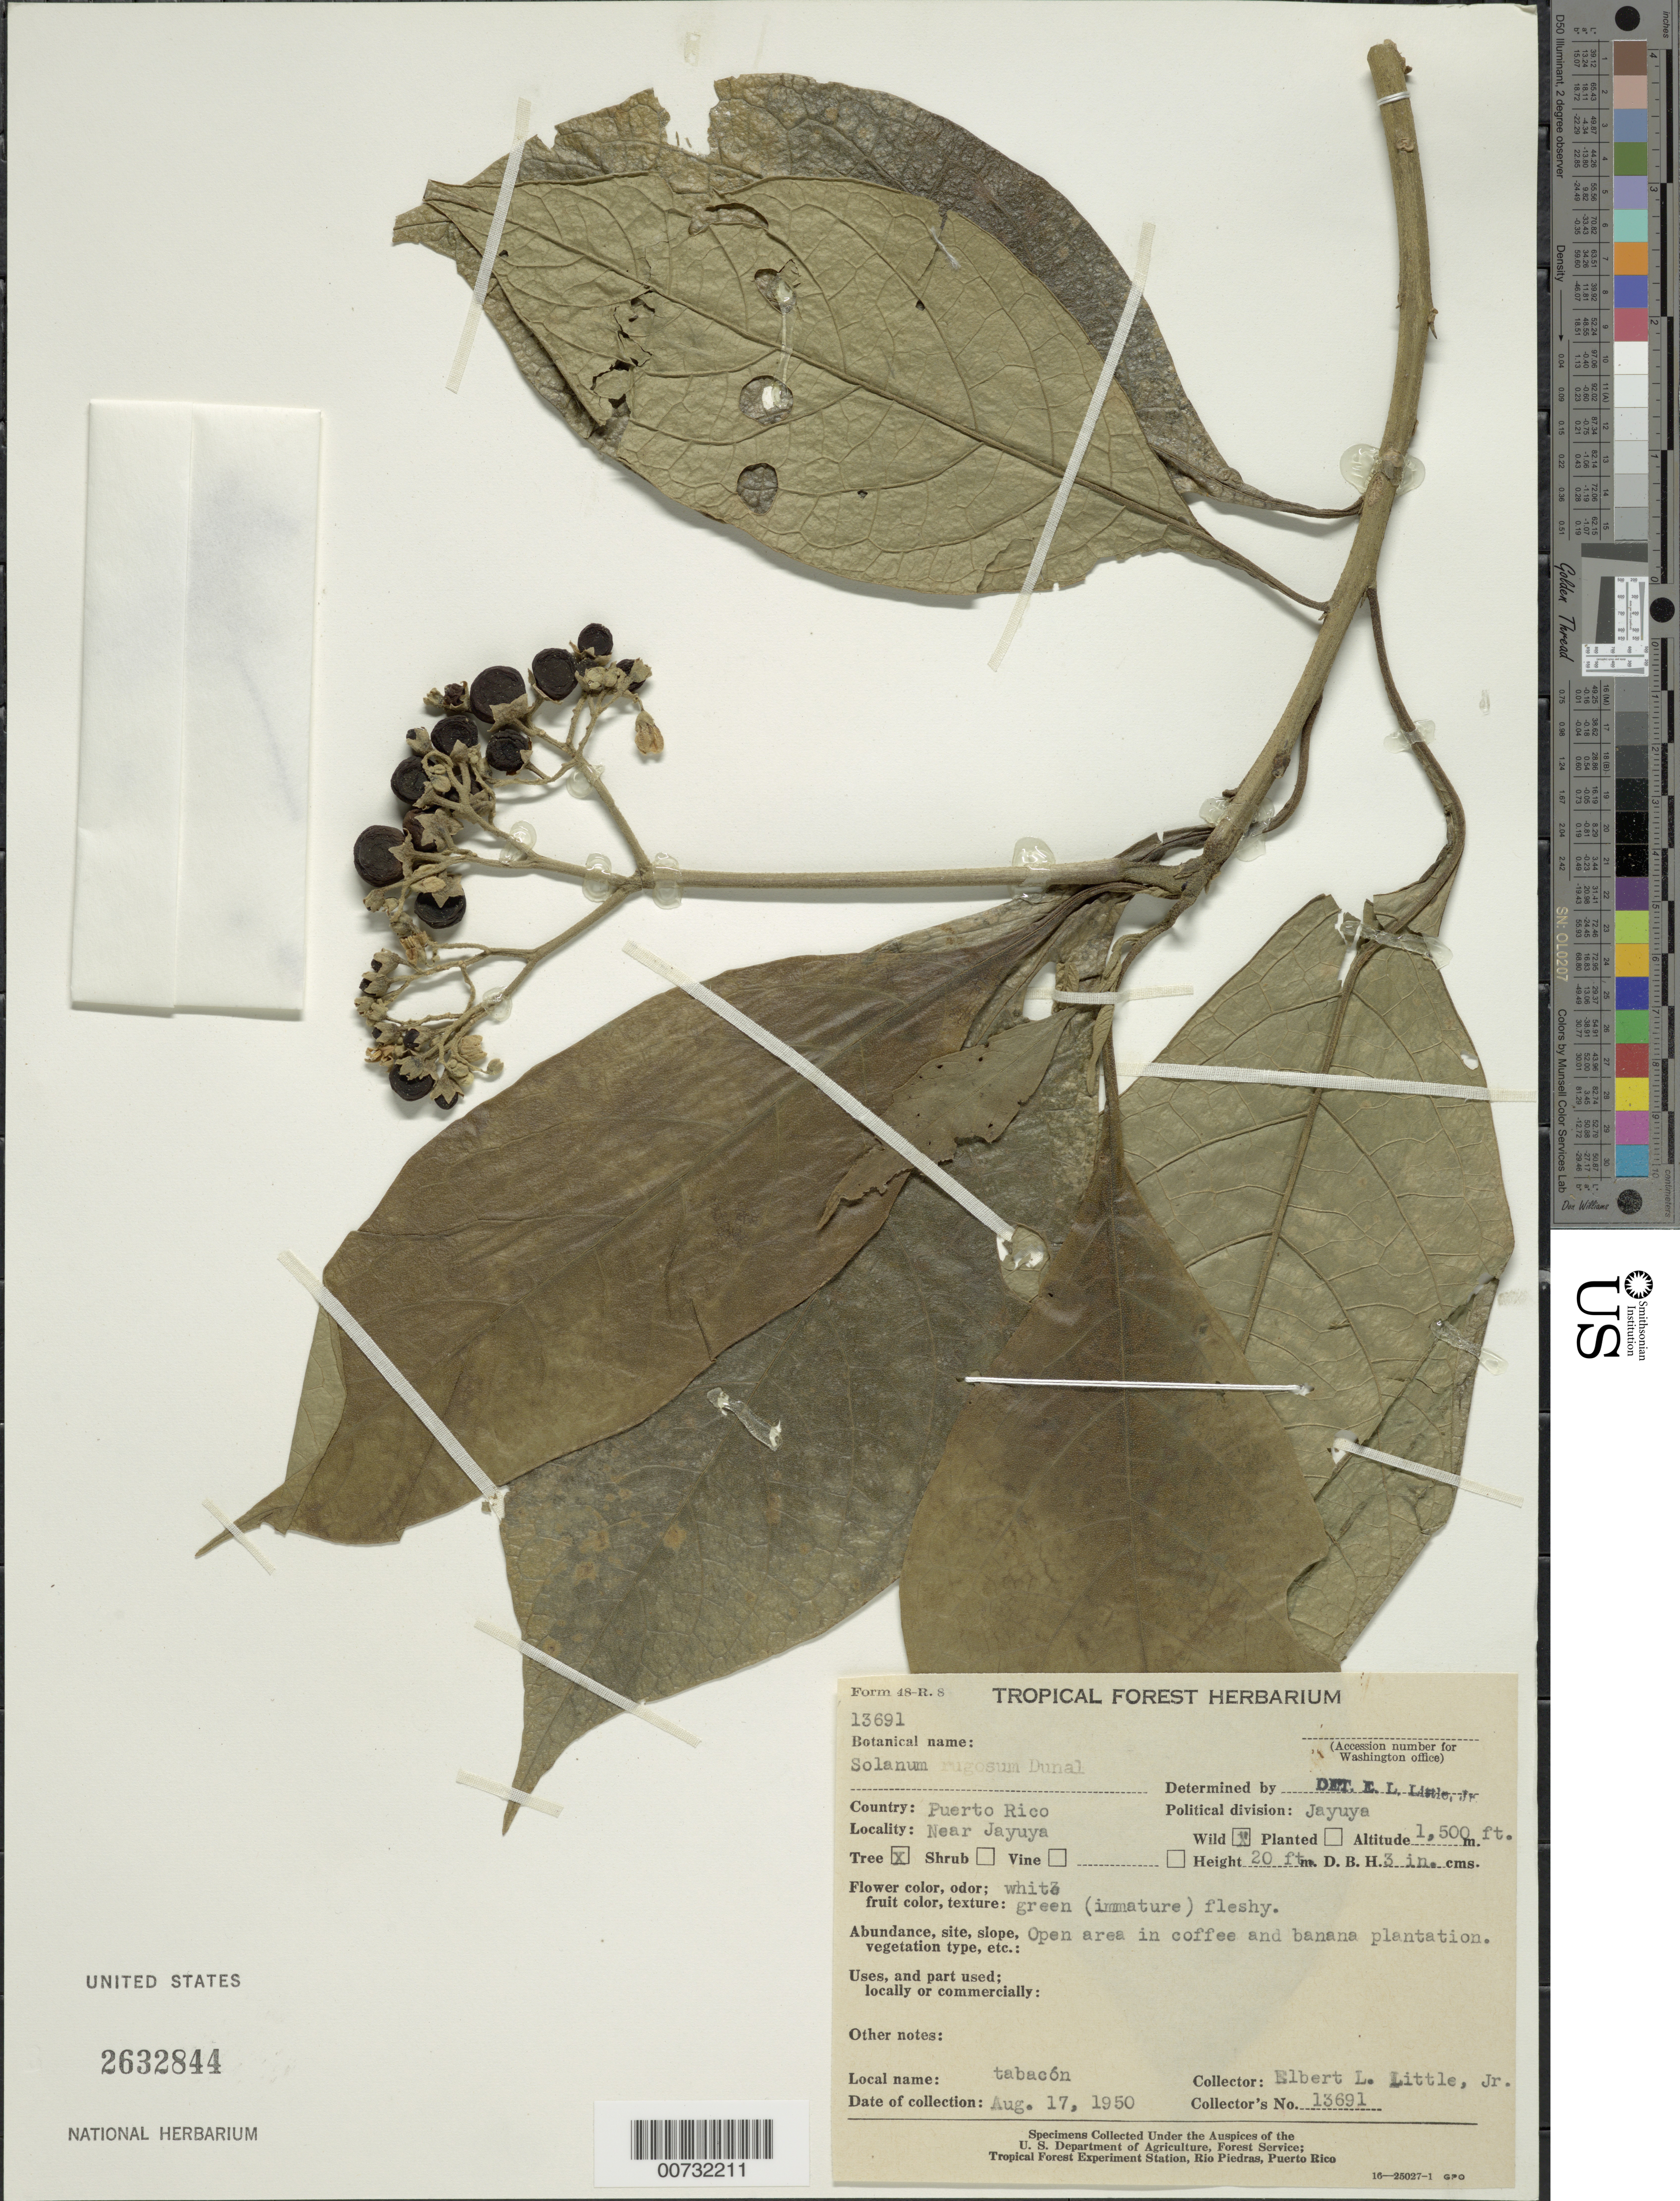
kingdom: Plantae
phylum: Tracheophyta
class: Magnoliopsida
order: Solanales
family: Solanaceae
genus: Solanum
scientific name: Solanum rugosum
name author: Dunal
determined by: Little, Elbert L., Jr., (FSSR), United States Department of Agriculture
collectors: E. L. Little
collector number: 13691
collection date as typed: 17 Aug 1950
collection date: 1950-08-17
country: Puerto Rico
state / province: Jayuya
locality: Jayuya, vic of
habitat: Open area in coffee and banana plantation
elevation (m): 457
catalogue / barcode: US 2632844